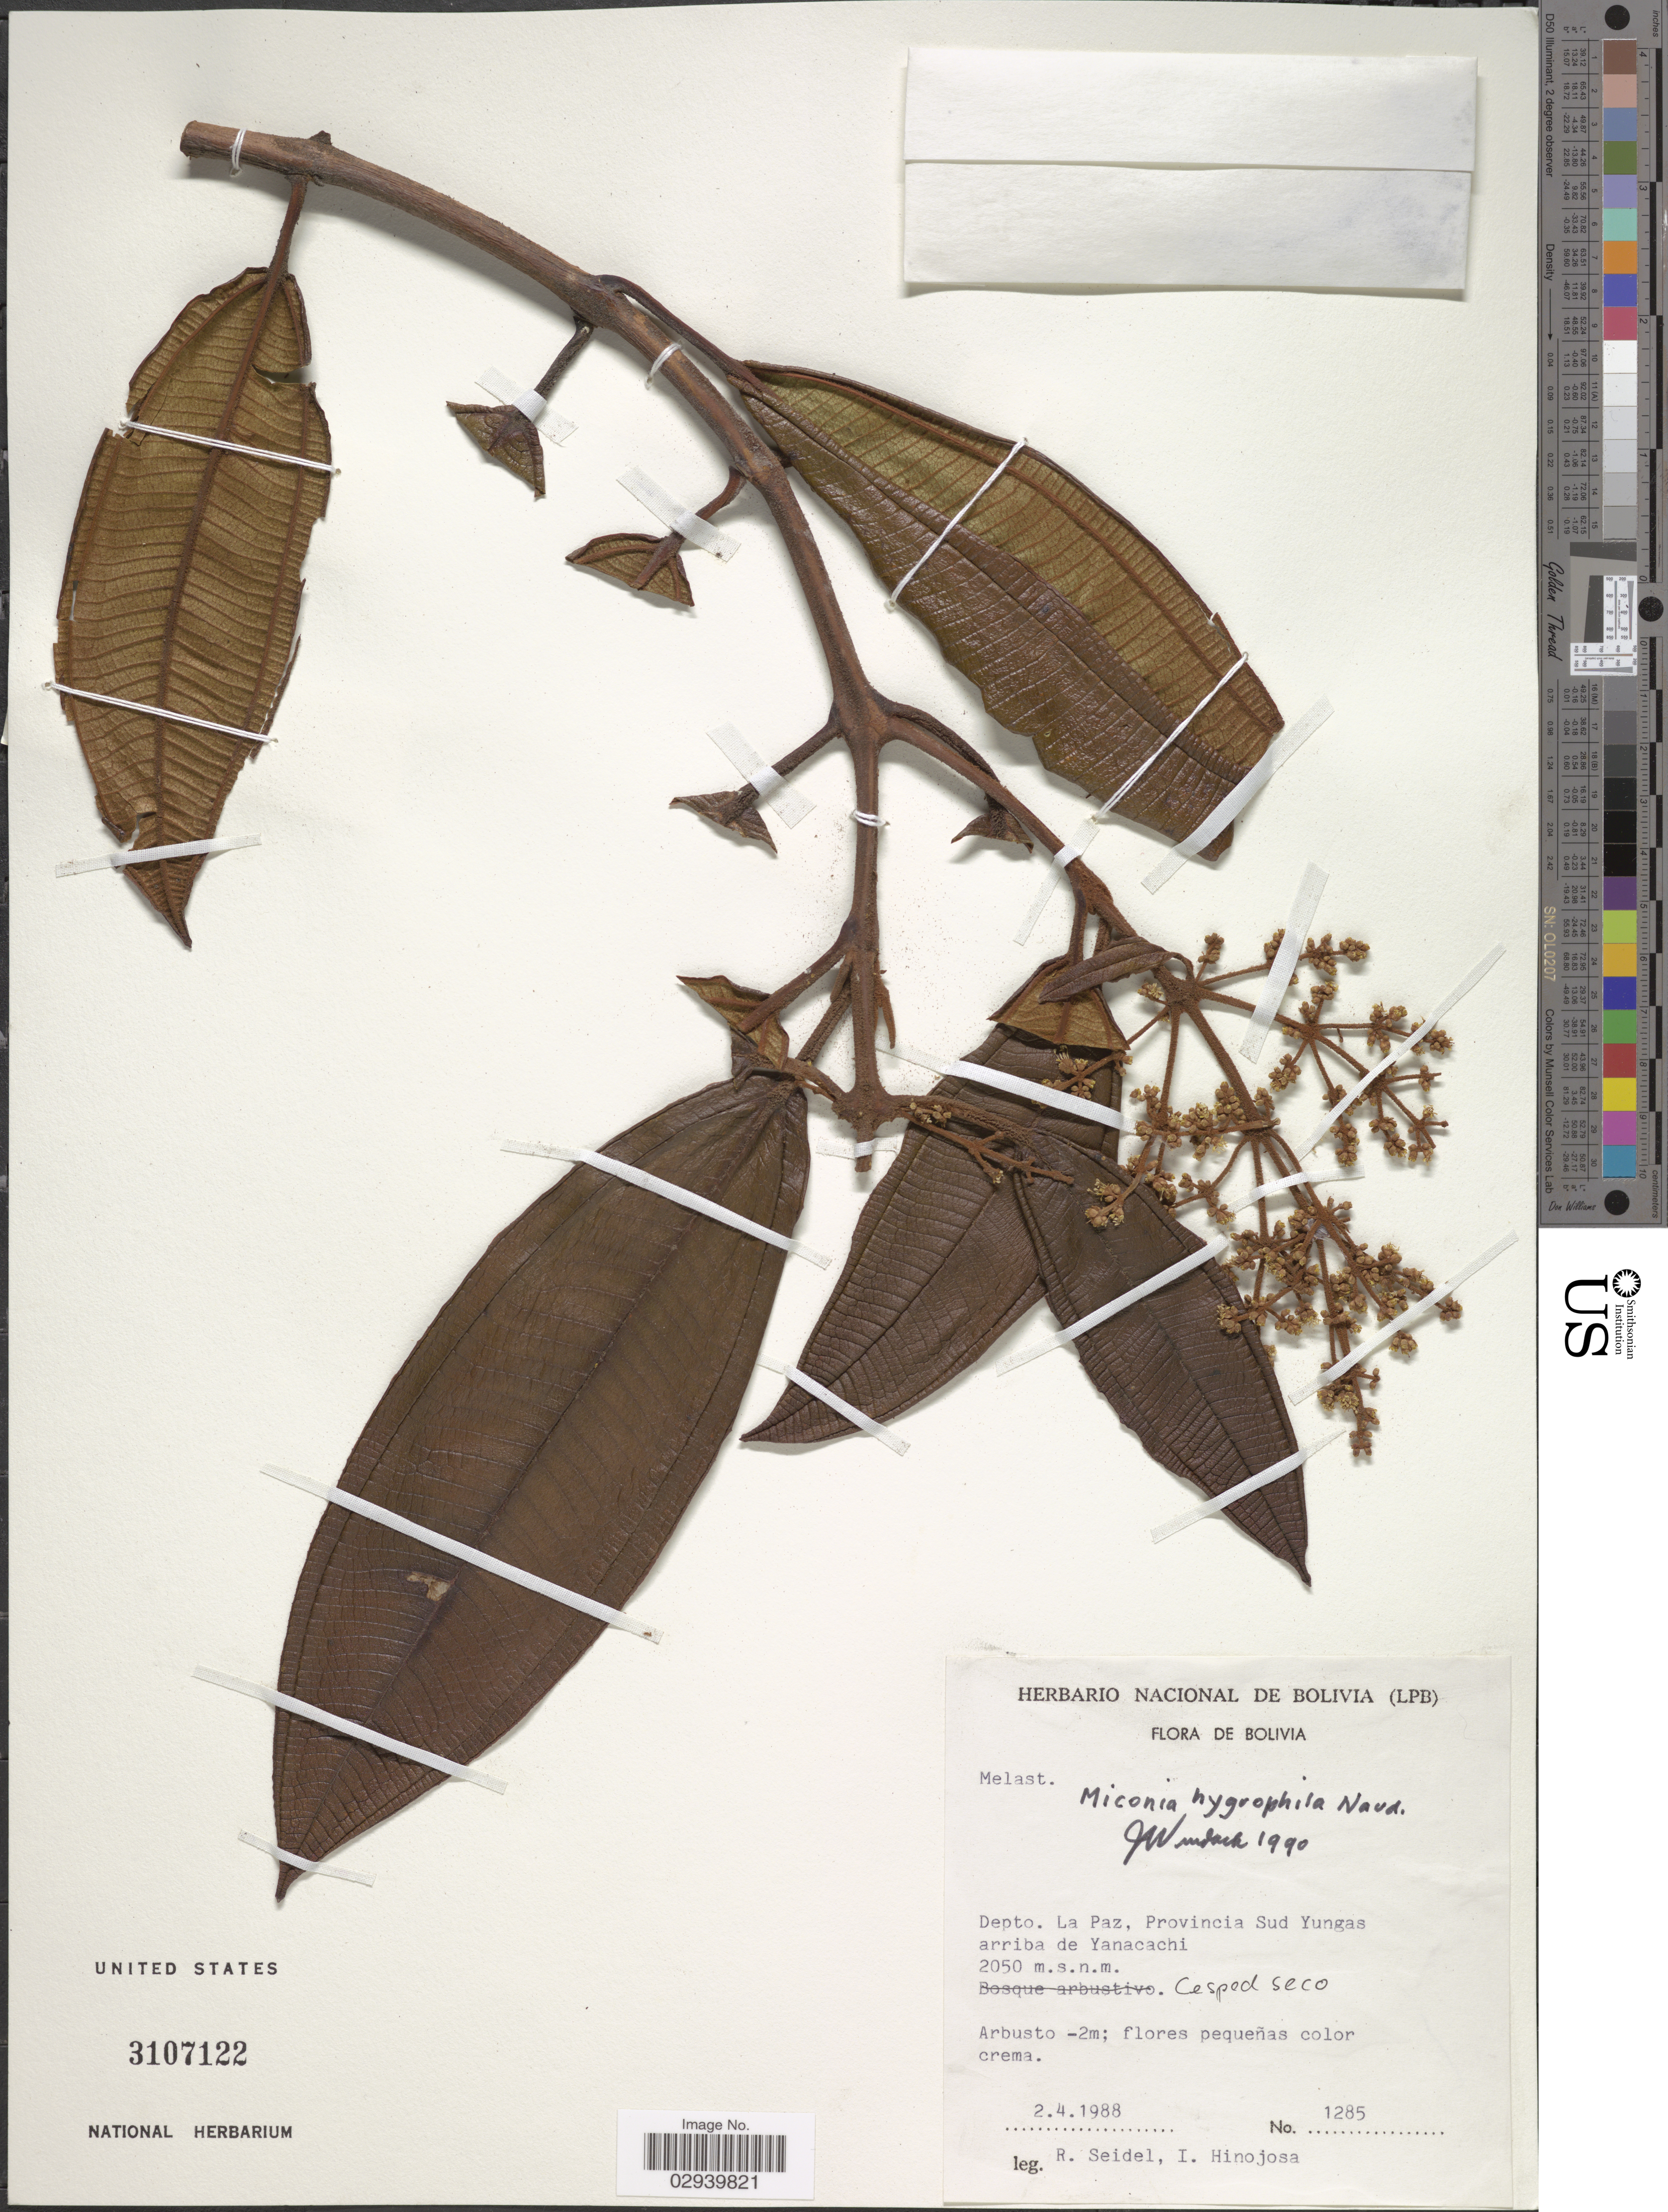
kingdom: Plantae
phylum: Tracheophyta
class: Magnoliopsida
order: Myrtales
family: Melastomataceae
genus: Miconia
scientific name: Miconia hygrophila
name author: Naudin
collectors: R. Seidel & I. Hinojosa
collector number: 1285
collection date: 1988-04-02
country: Bolivia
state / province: La Paz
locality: Depto. La Paz, Provincia Sud Yungas arriba de Yanacachi.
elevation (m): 2050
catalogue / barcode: US 3107122